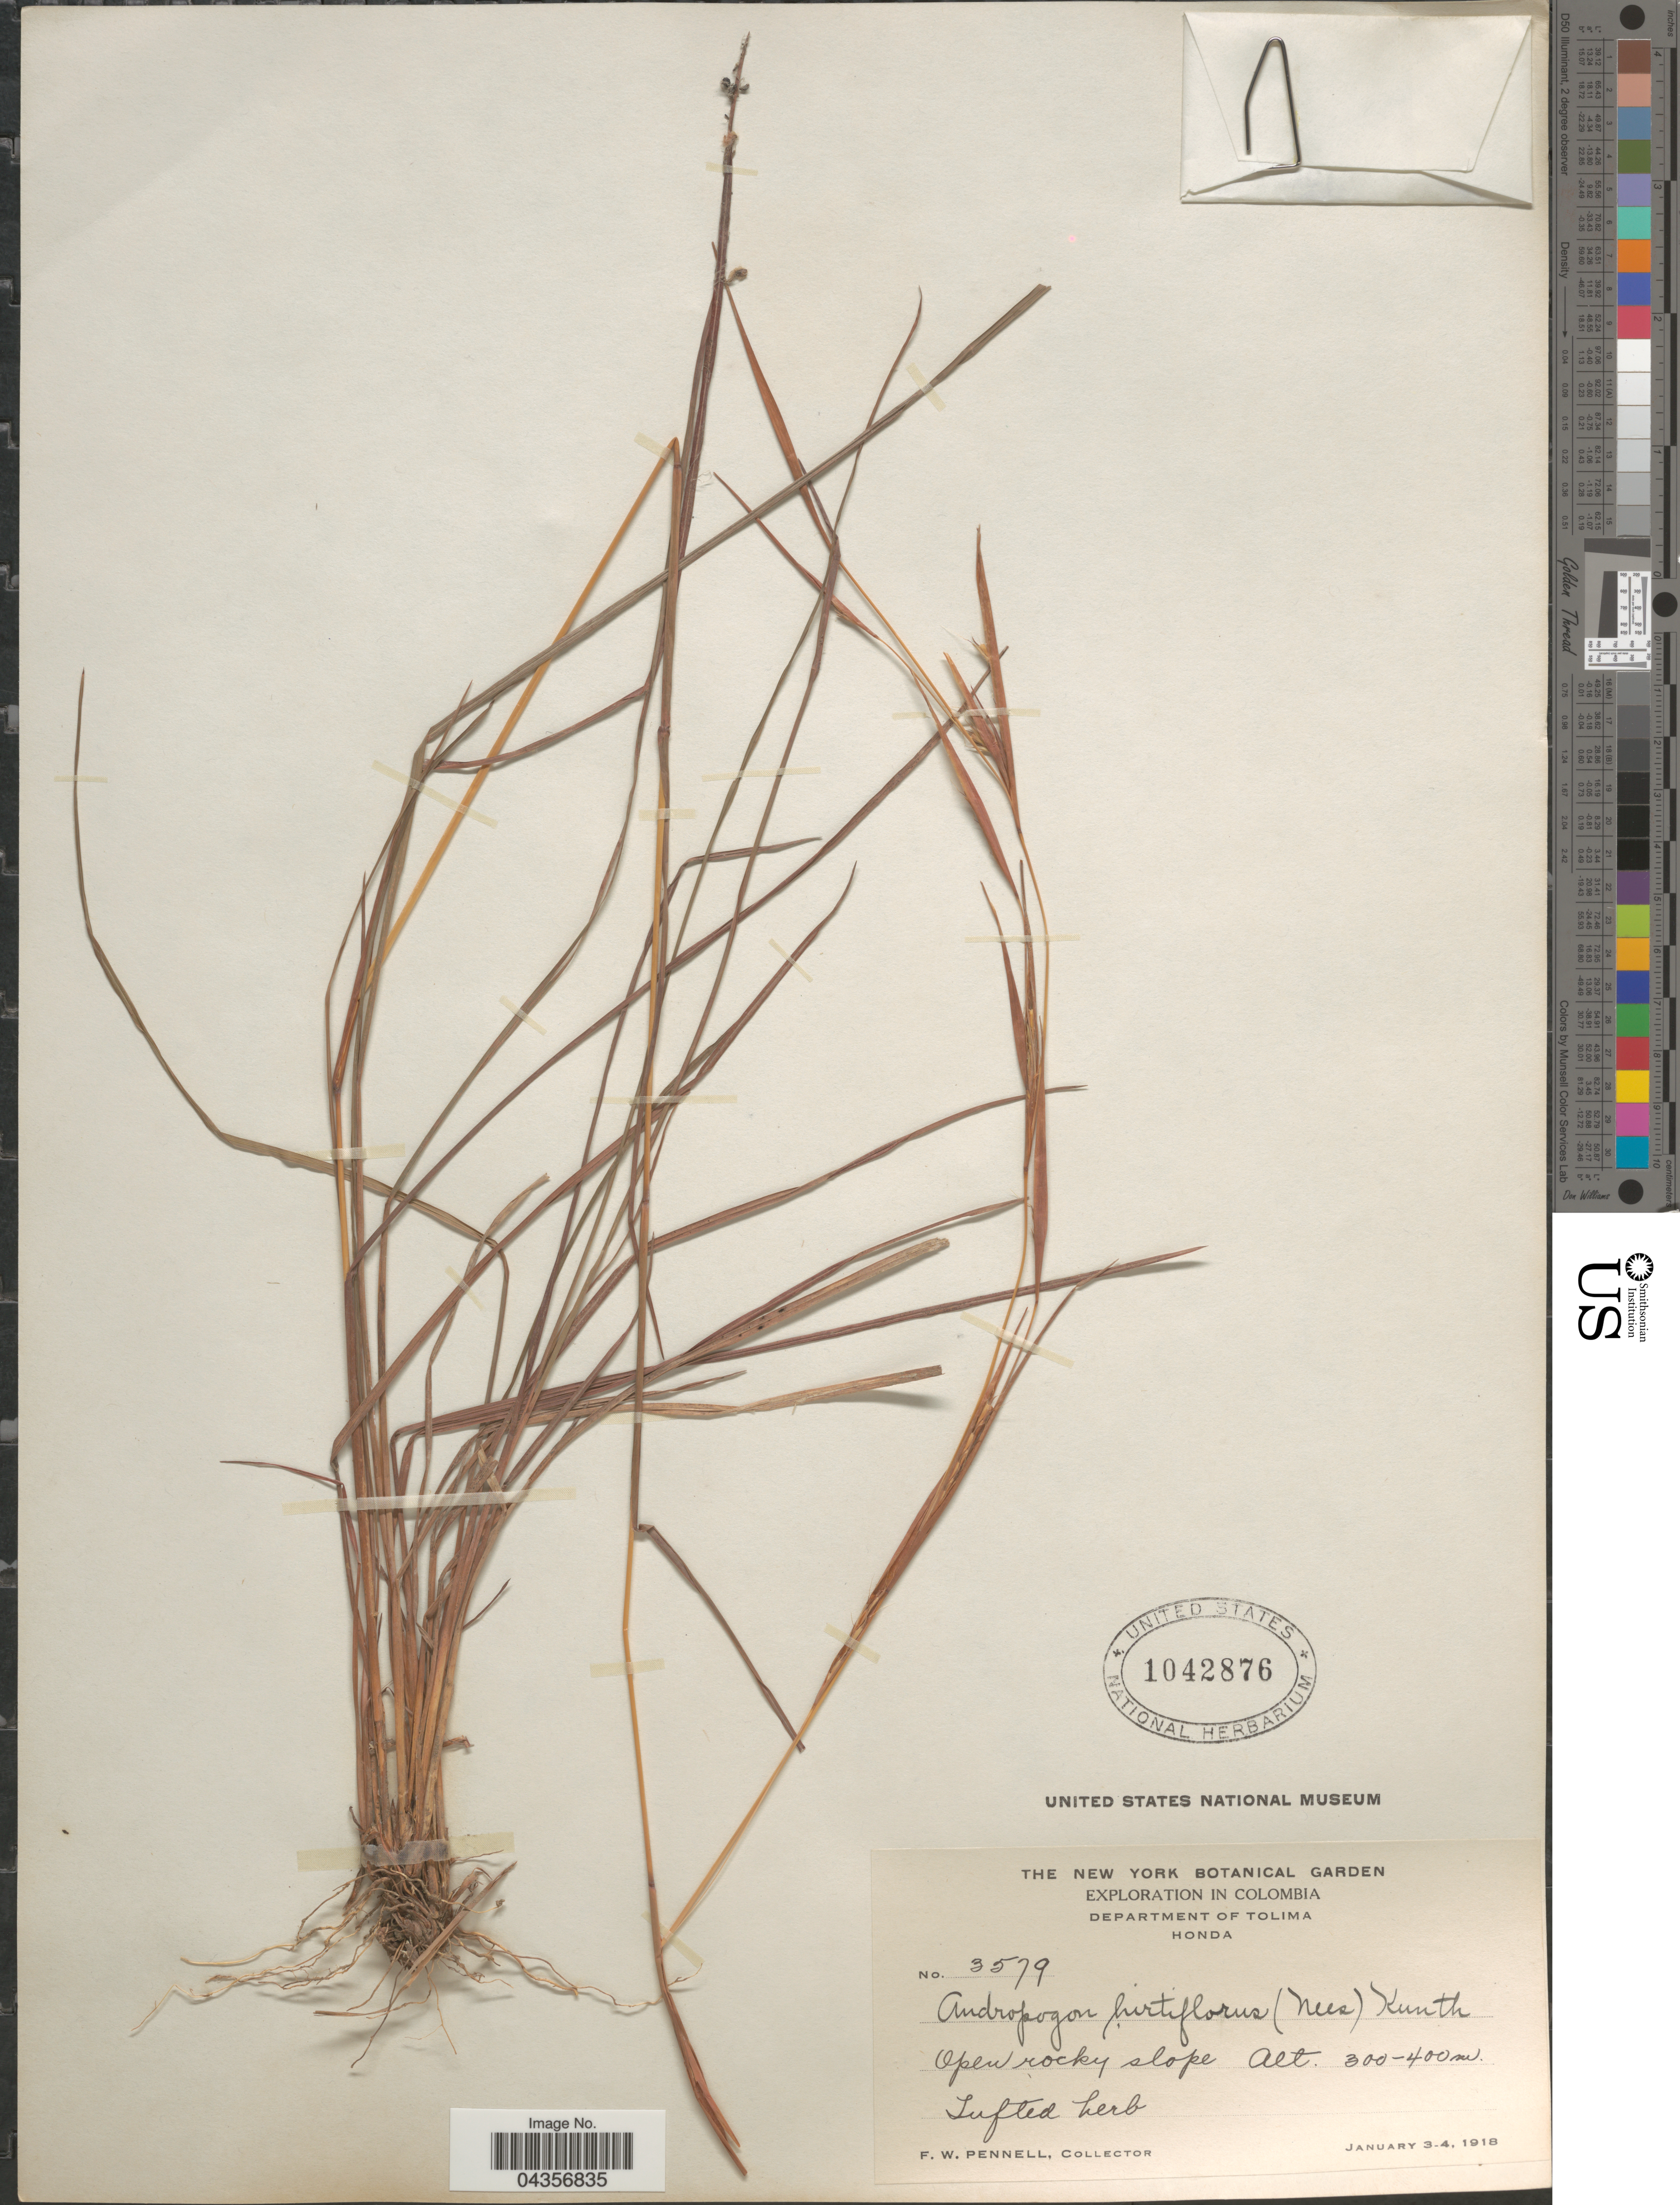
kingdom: Plantae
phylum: Tracheophyta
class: Liliopsida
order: Poales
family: Poaceae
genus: Schizachyrium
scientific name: Schizachyrium sanguineum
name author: (Retz.) Alston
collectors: F. W. Pennell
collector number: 3579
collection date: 1918-01-03/1918-01-04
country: Colombia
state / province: Tolima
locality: Exploration in Colombia. Department of Tolima. Honda.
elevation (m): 300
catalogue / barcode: US 1042876